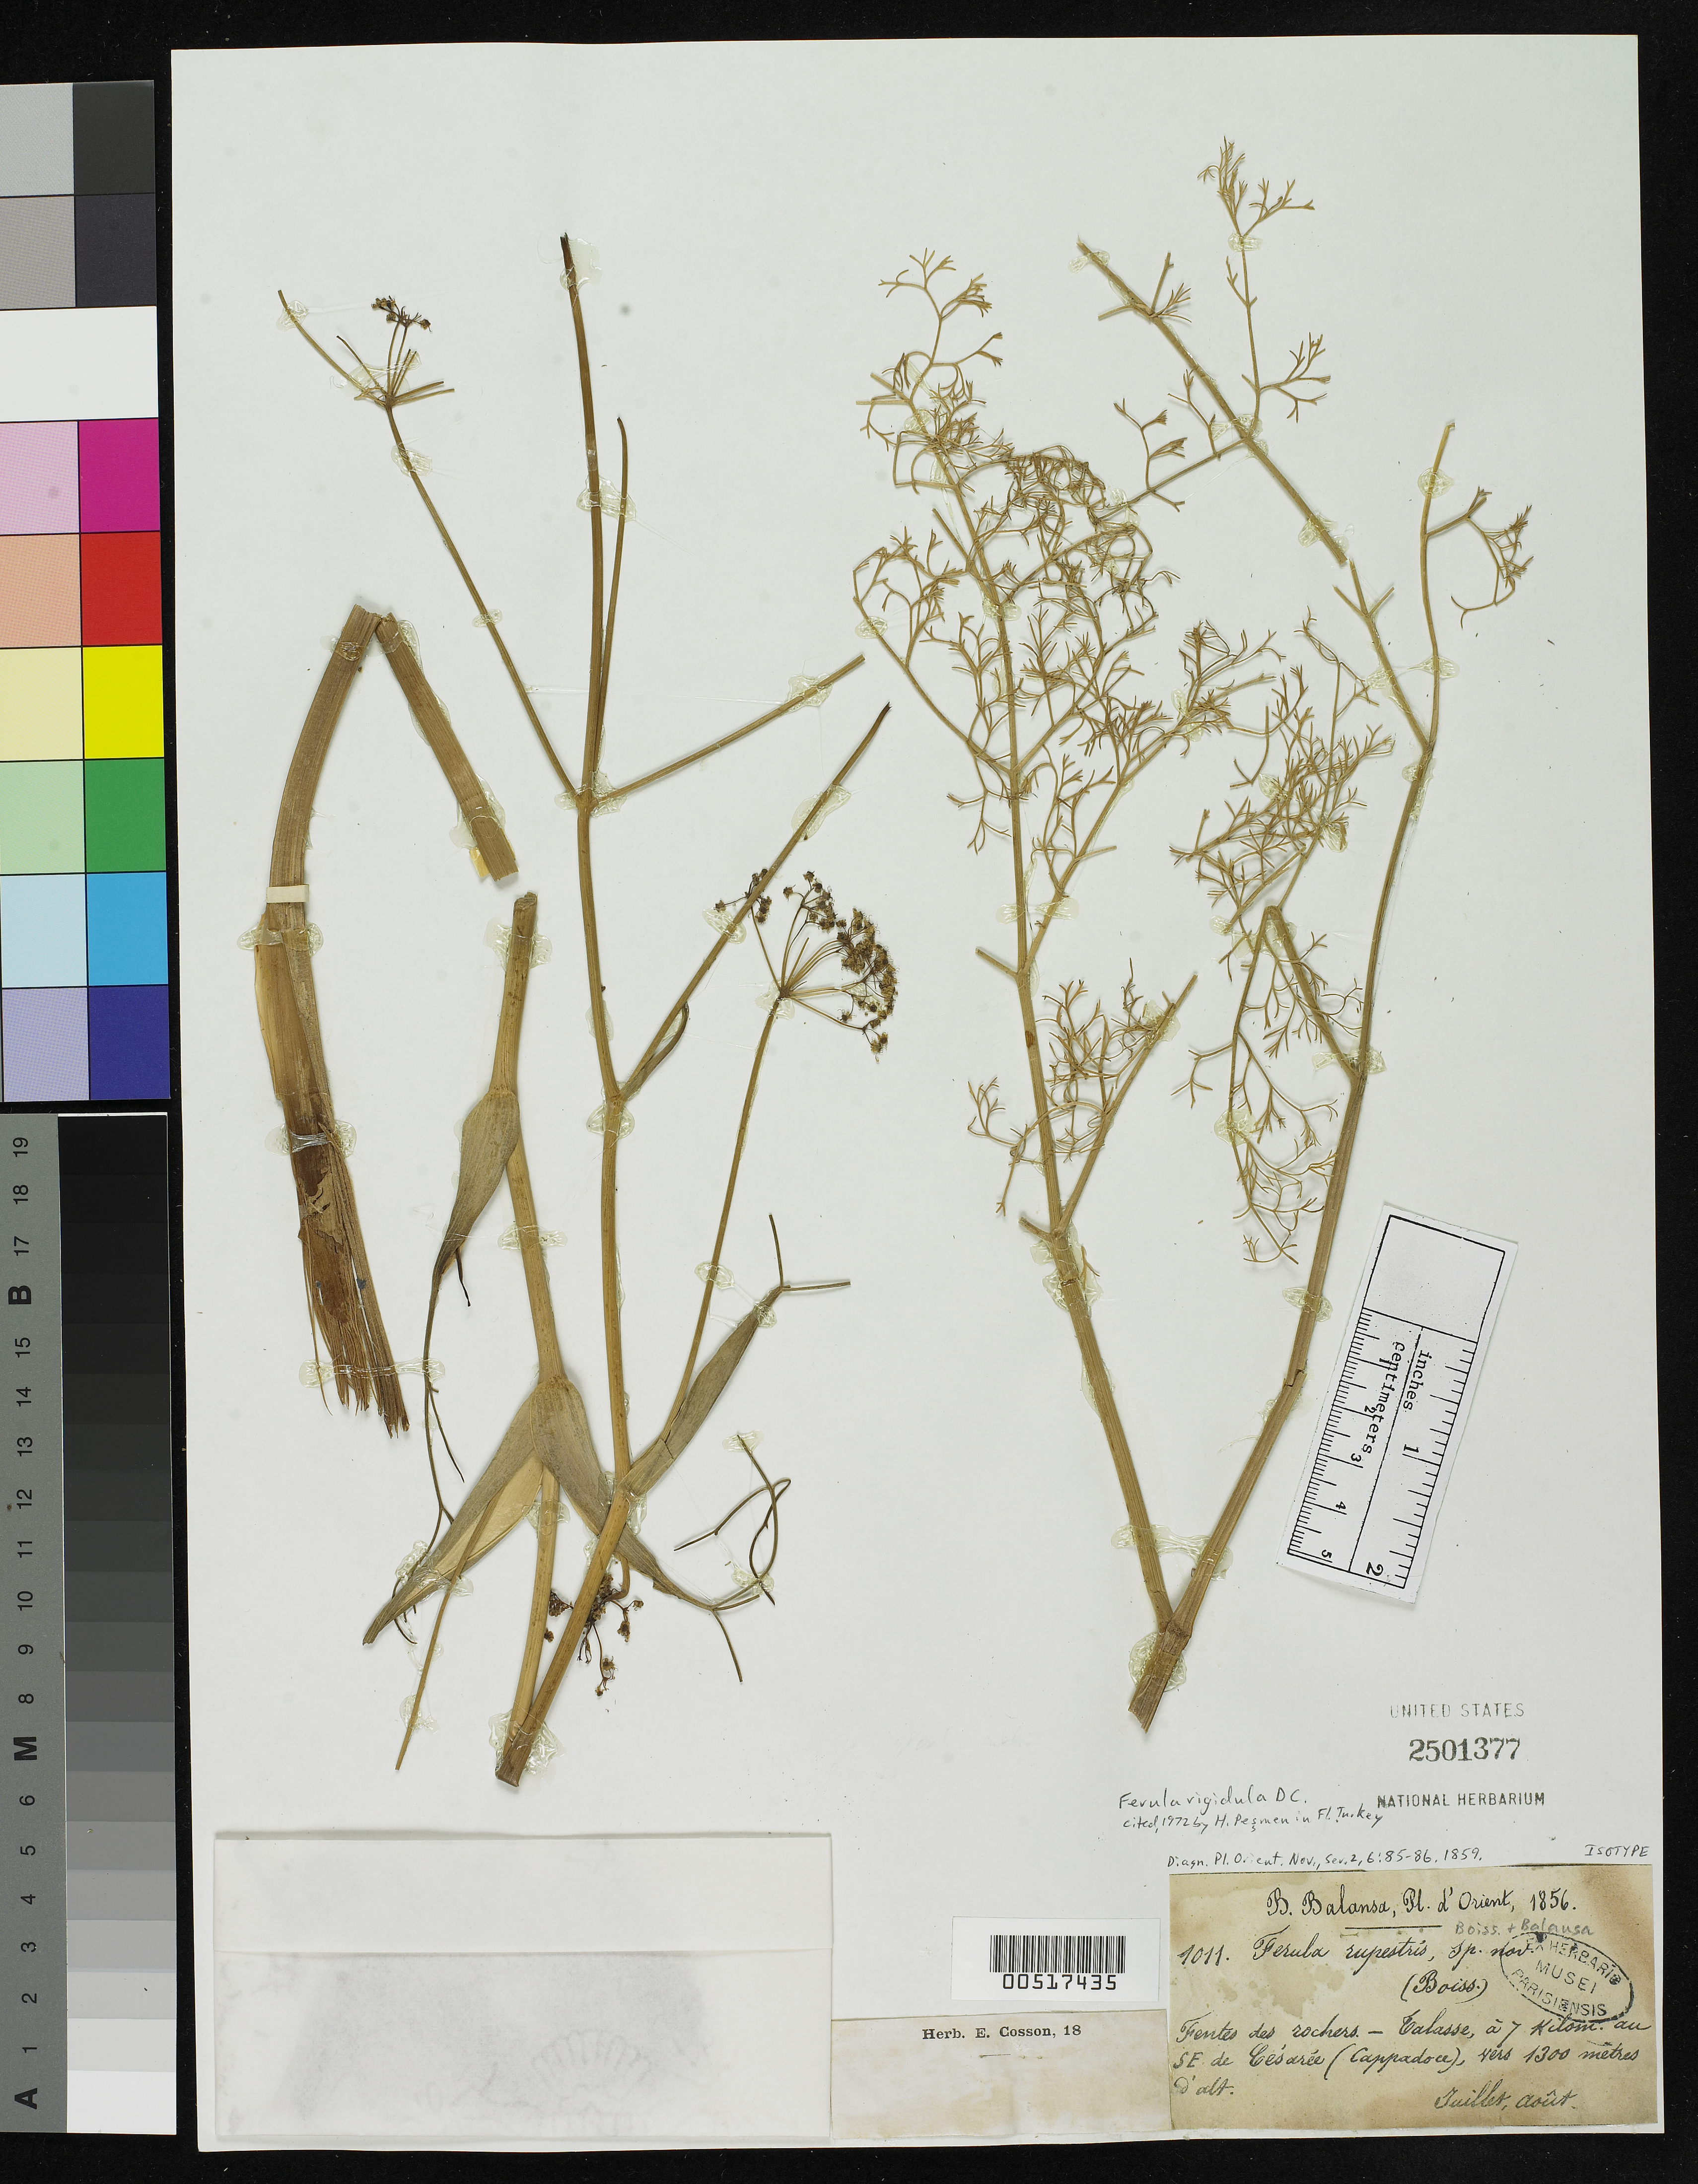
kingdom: Plantae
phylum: Tracheophyta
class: Magnoliopsida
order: Apiales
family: Apiaceae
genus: Ferula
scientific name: Ferula ruprestis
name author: Boiss. & Balansa in Boiss.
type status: Isotype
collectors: B. Balansa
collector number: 1011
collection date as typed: Jul 1856 to -- Aug 1856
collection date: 1856-07/1856-08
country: Turkey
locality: Fentes Derochers, calasse a 7 km SE de Cesaree (Cappadoce).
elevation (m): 1300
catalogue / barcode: US 2501377